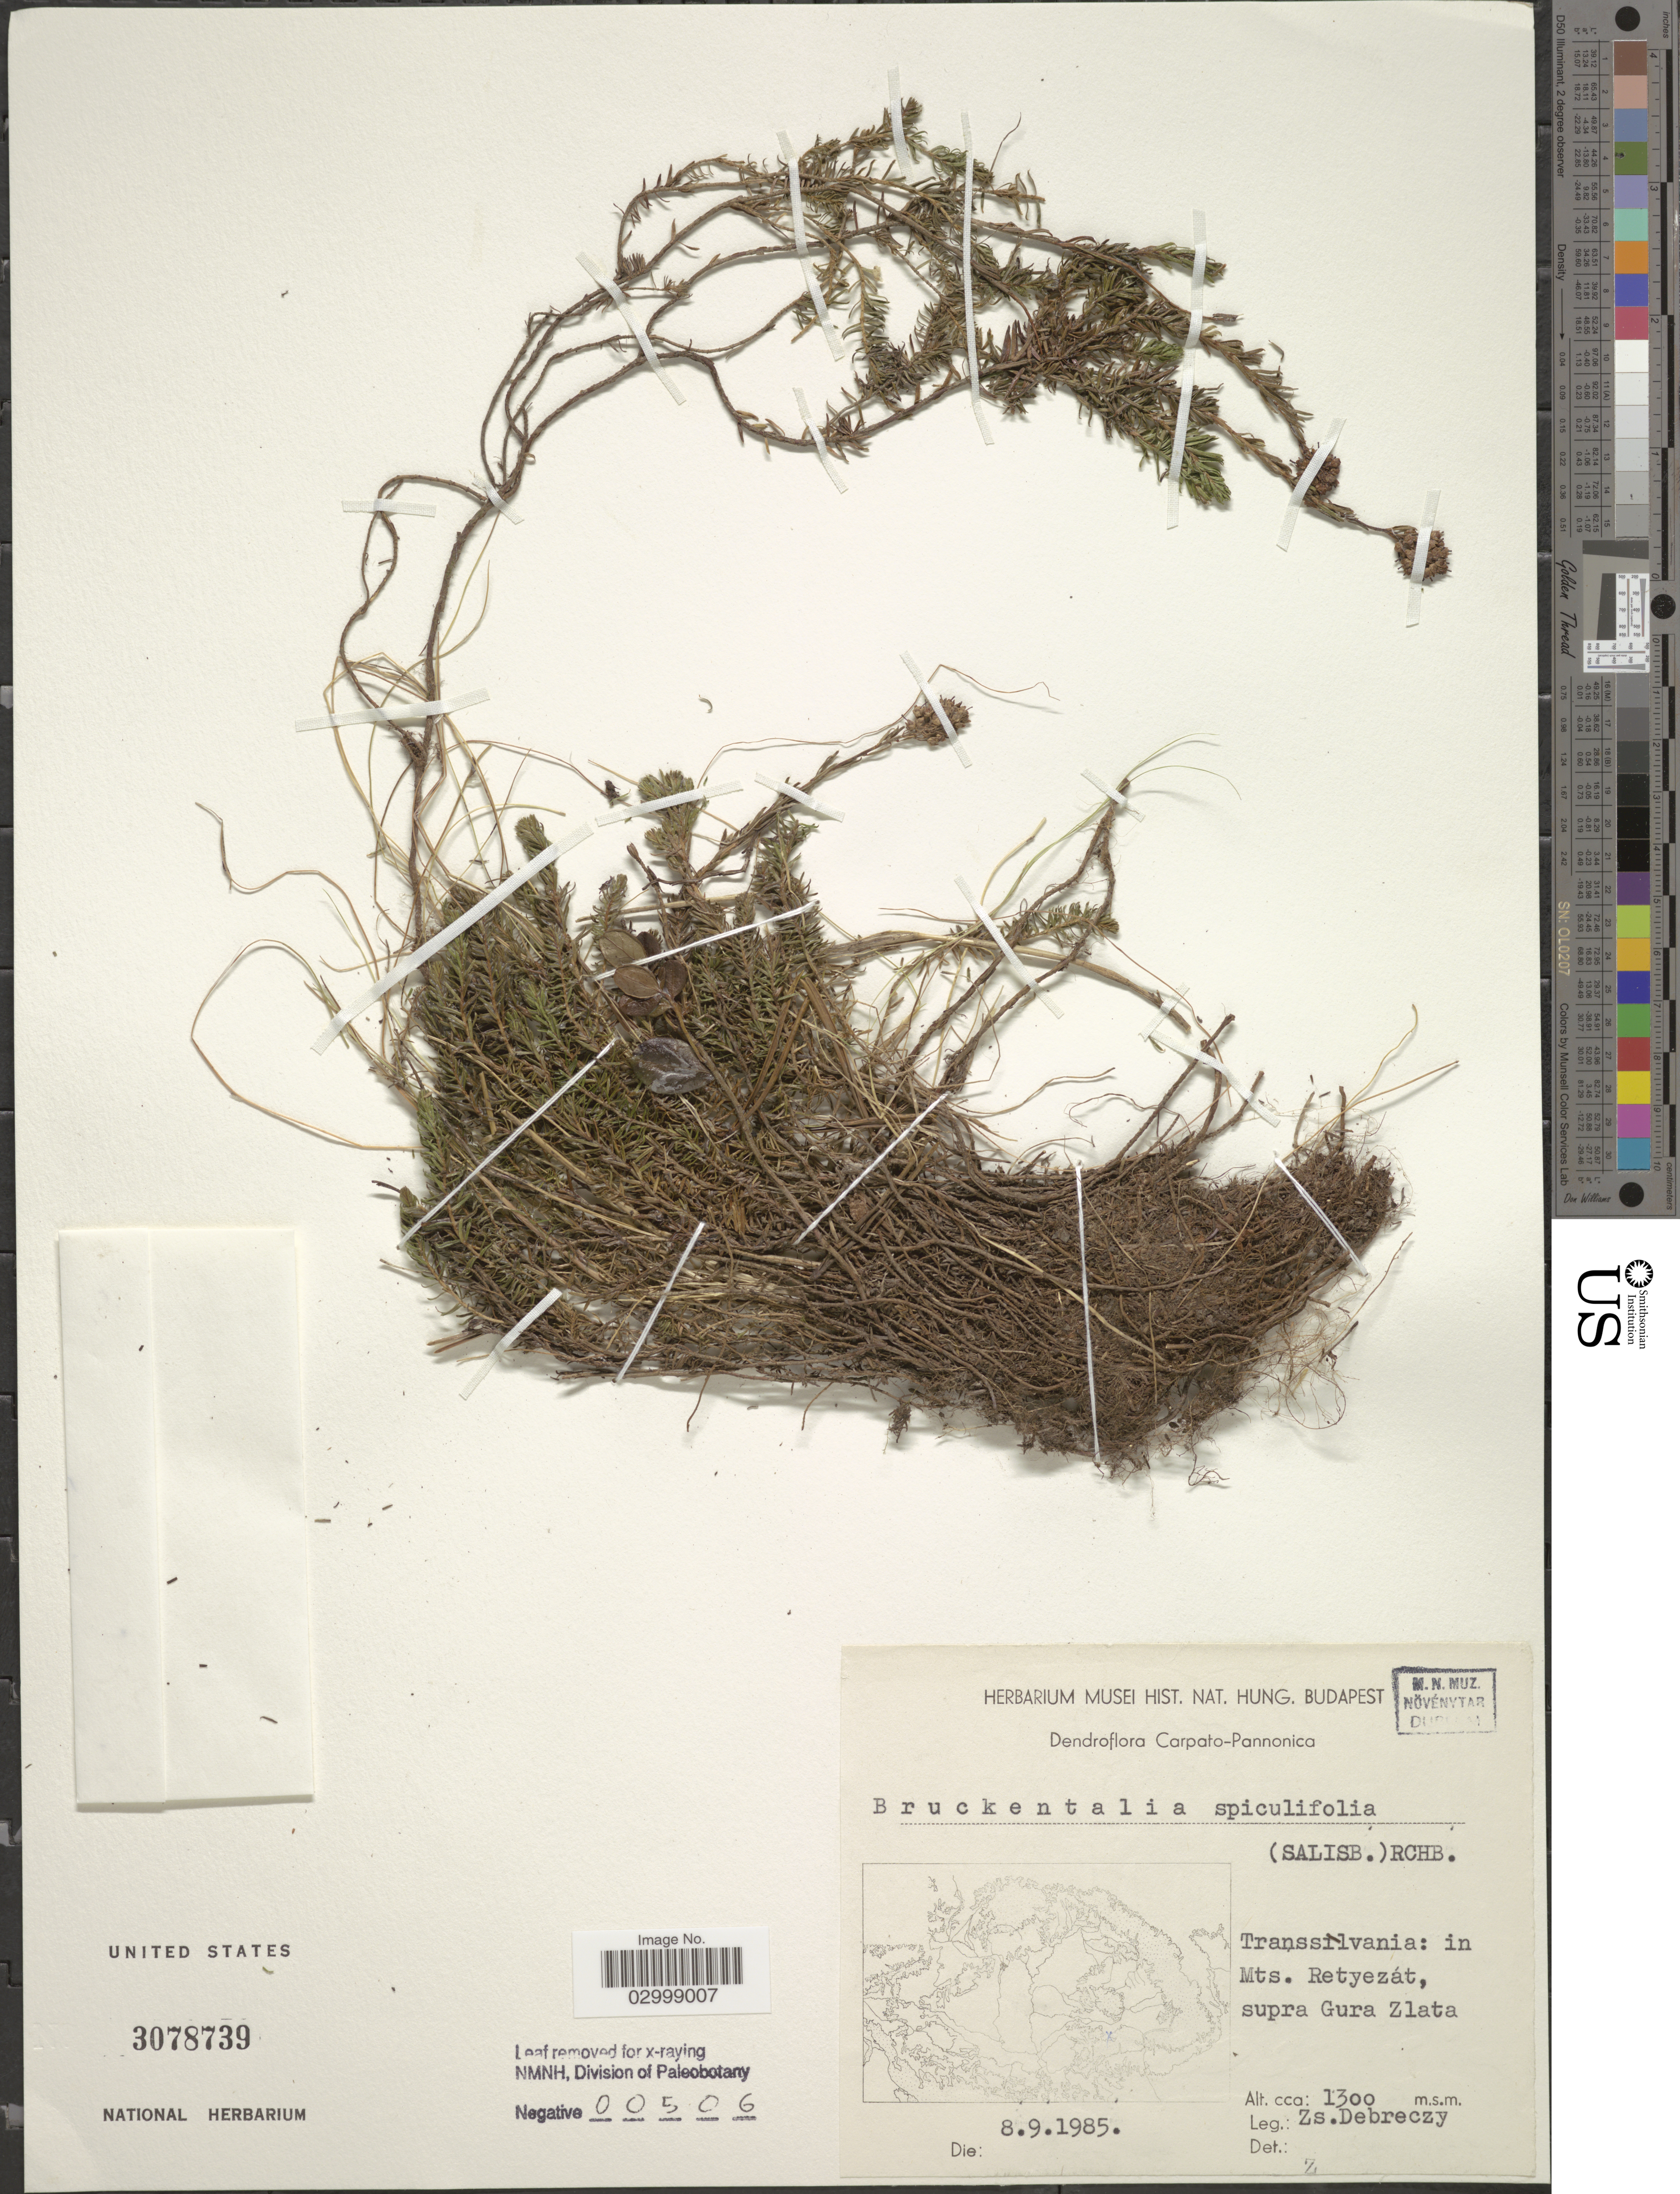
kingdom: Plantae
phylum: Tracheophyta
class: Magnoliopsida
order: Ericales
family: Ericaceae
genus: Bruckenthalia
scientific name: Bruckenthalia spiculifolia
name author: (Salisb.) Rchb.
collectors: Z. Debreczy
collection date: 1985-09-08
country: Hungary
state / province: Budapest, Capital District of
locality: Transsilvania: in Mts. Retyezá, supra Gura Zlata.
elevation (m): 1300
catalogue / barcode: US 3078739